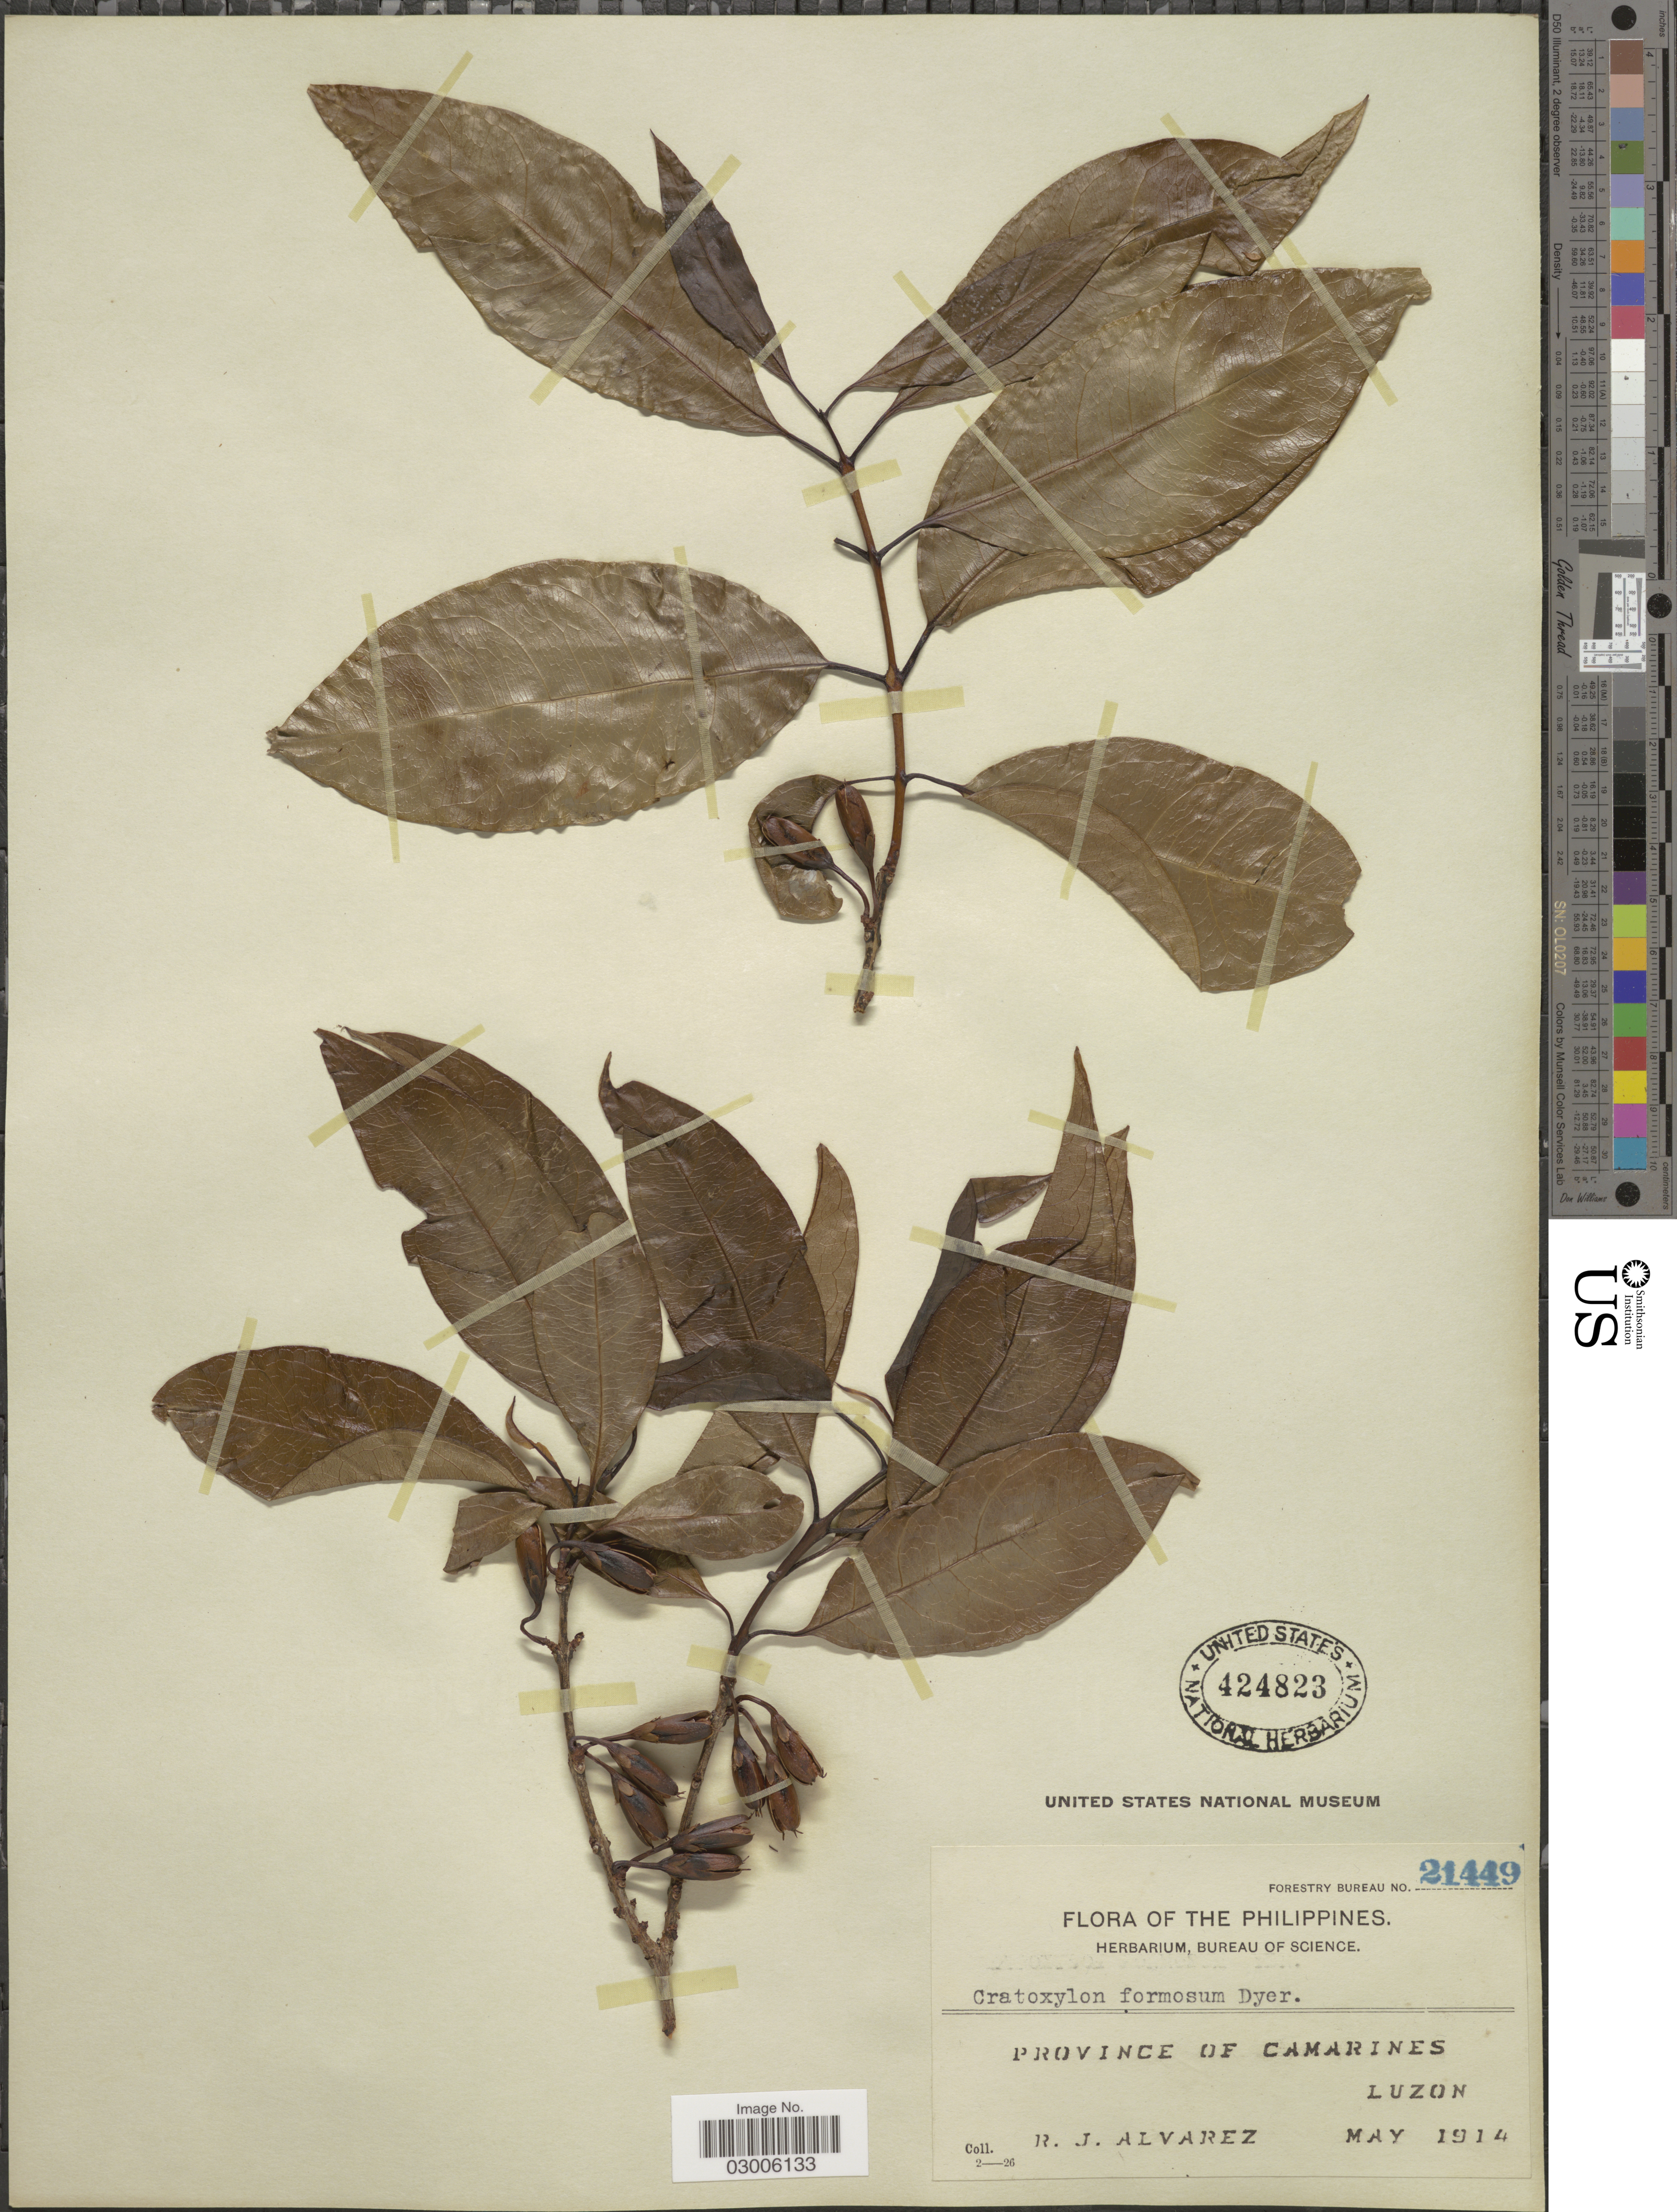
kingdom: Plantae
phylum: Tracheophyta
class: Magnoliopsida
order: Malpighiales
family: Hypericaceae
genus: Cratoxylum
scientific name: Cratoxylum cochinchinense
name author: (Lour.) Blume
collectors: R. Alvarez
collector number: Forestry Bureau 21449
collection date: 1914-05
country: Philippines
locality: Province of Camarines, Luzon.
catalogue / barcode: US 424823